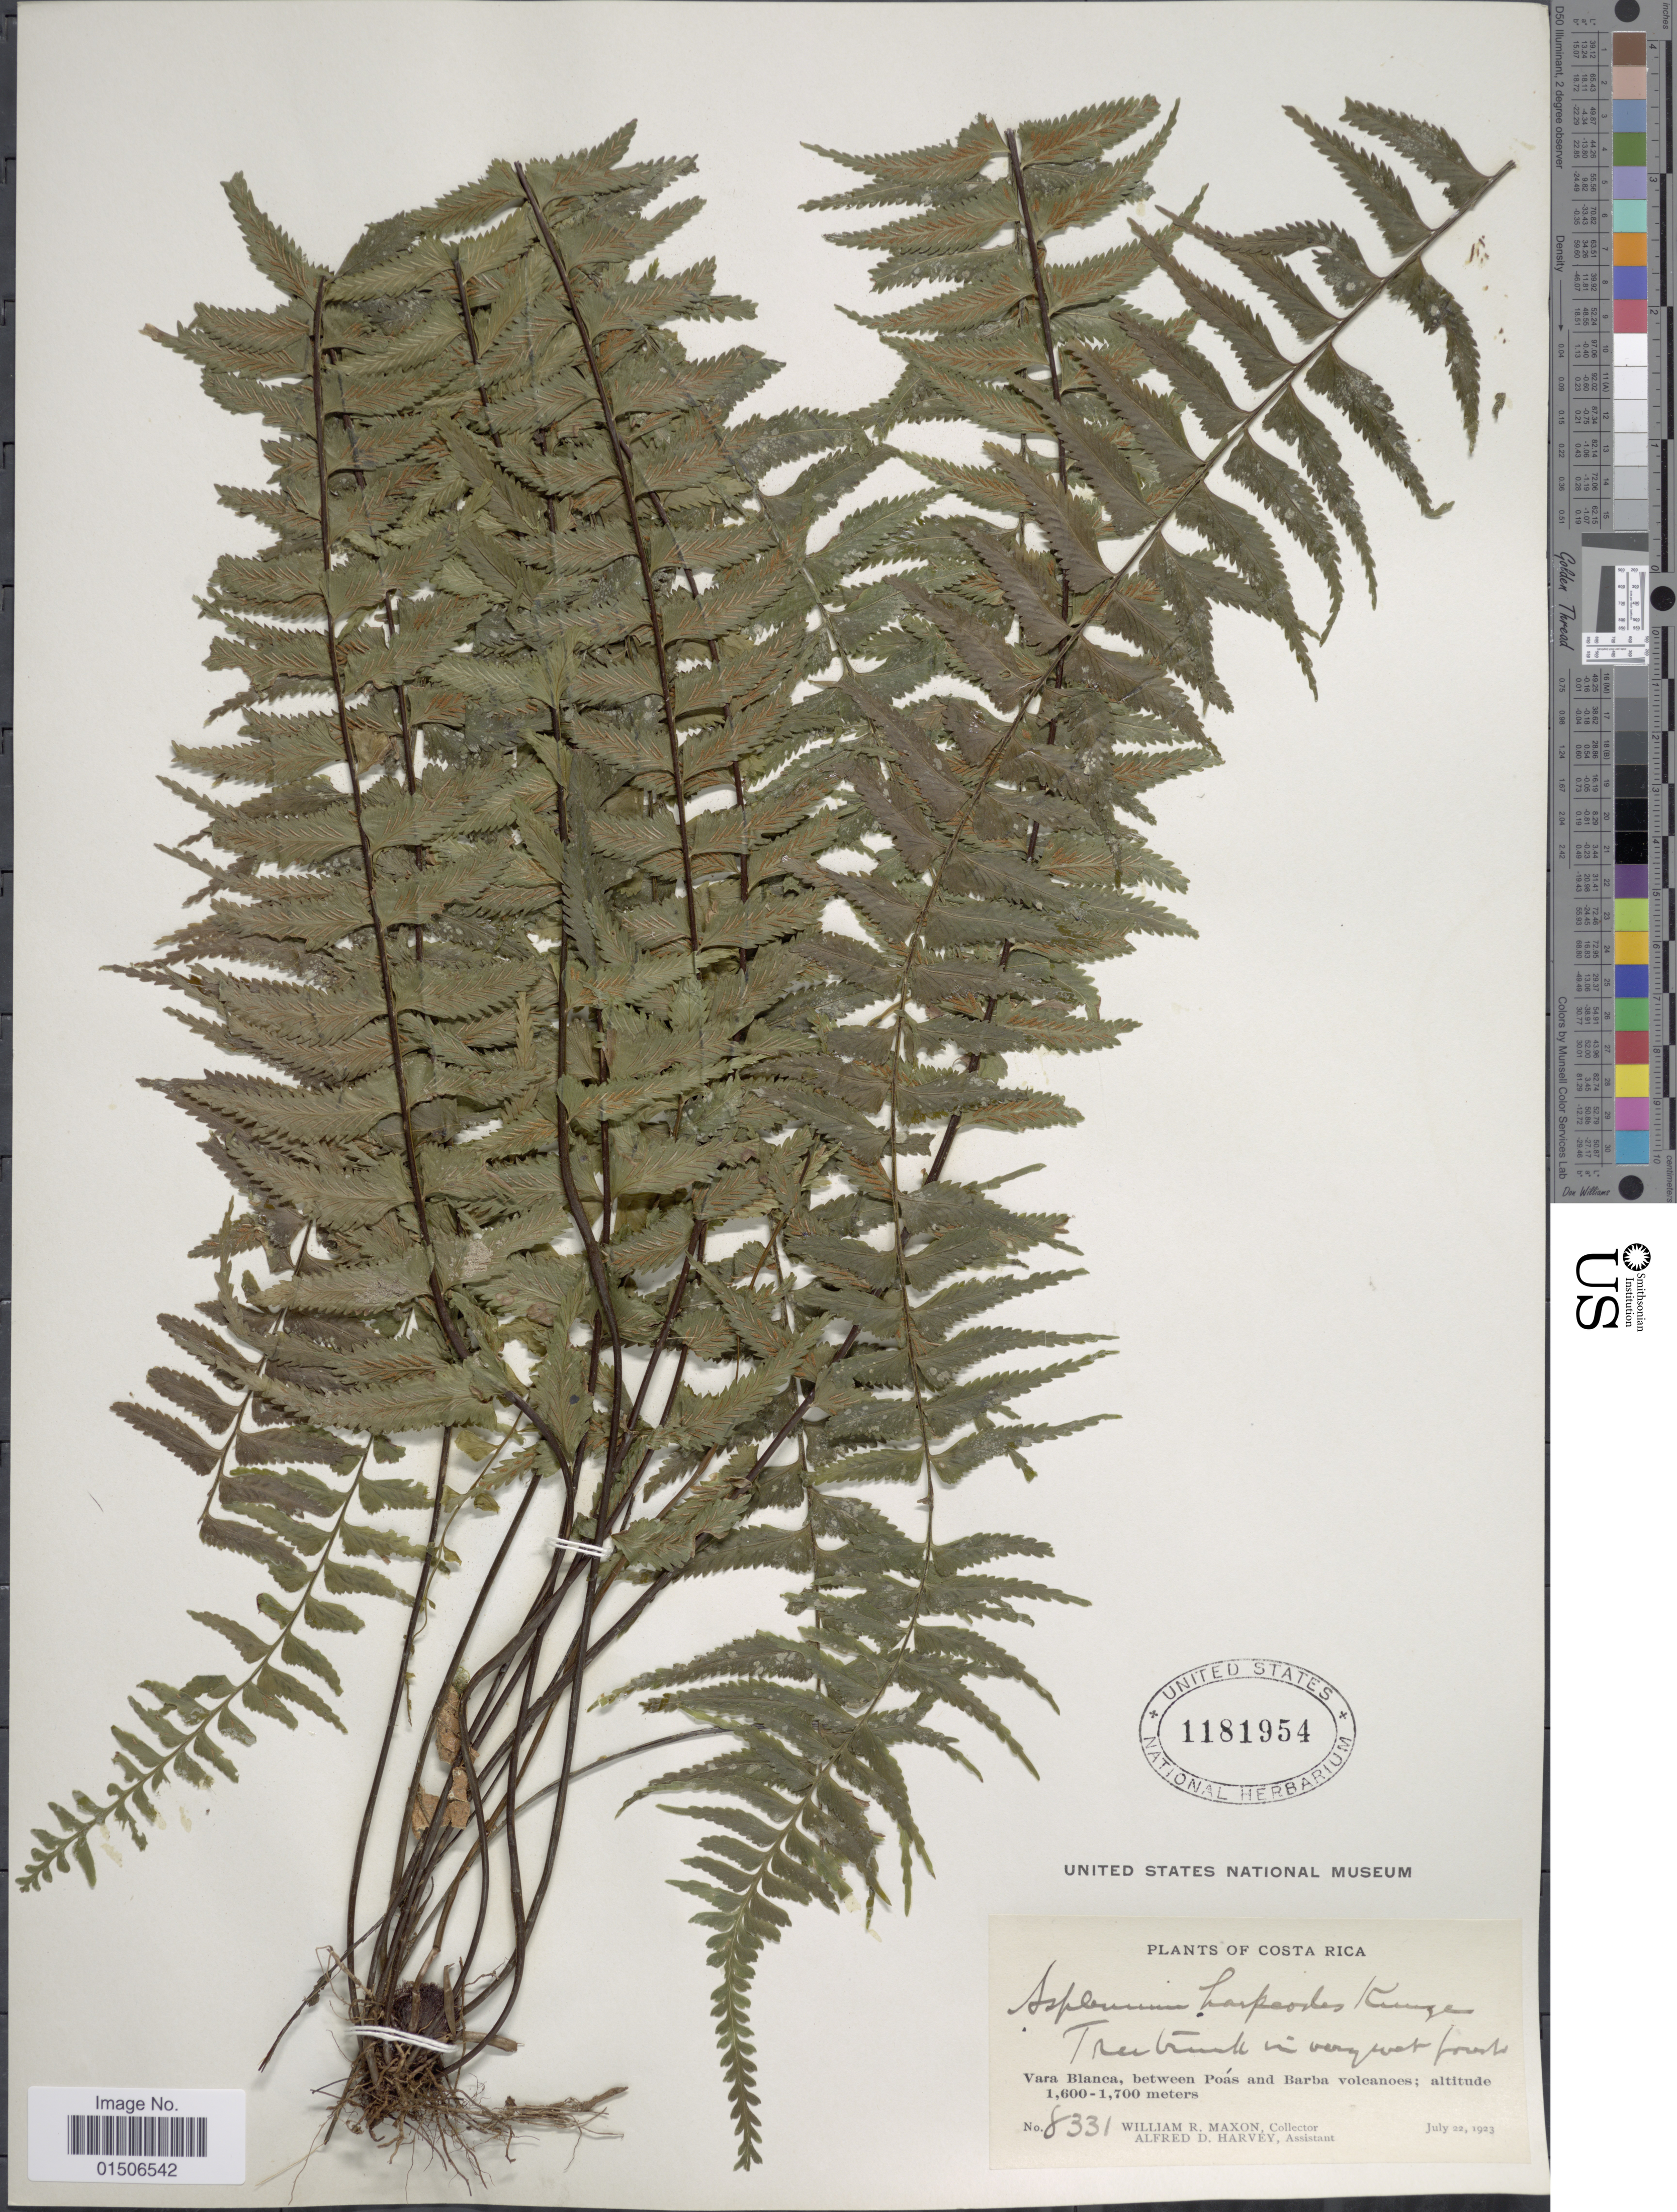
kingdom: Plantae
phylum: Tracheophyta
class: Polypodiopsida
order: Polypodiales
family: Aspleniaceae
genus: Asplenium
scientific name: Asplenium harpeodes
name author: Kunze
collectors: W. R. Maxon & A. D. Harvey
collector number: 8331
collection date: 1923-07-22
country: Costa Rica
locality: Vara Blanca, between Poás and Barba volcanoes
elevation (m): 1600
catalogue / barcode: US 1181954